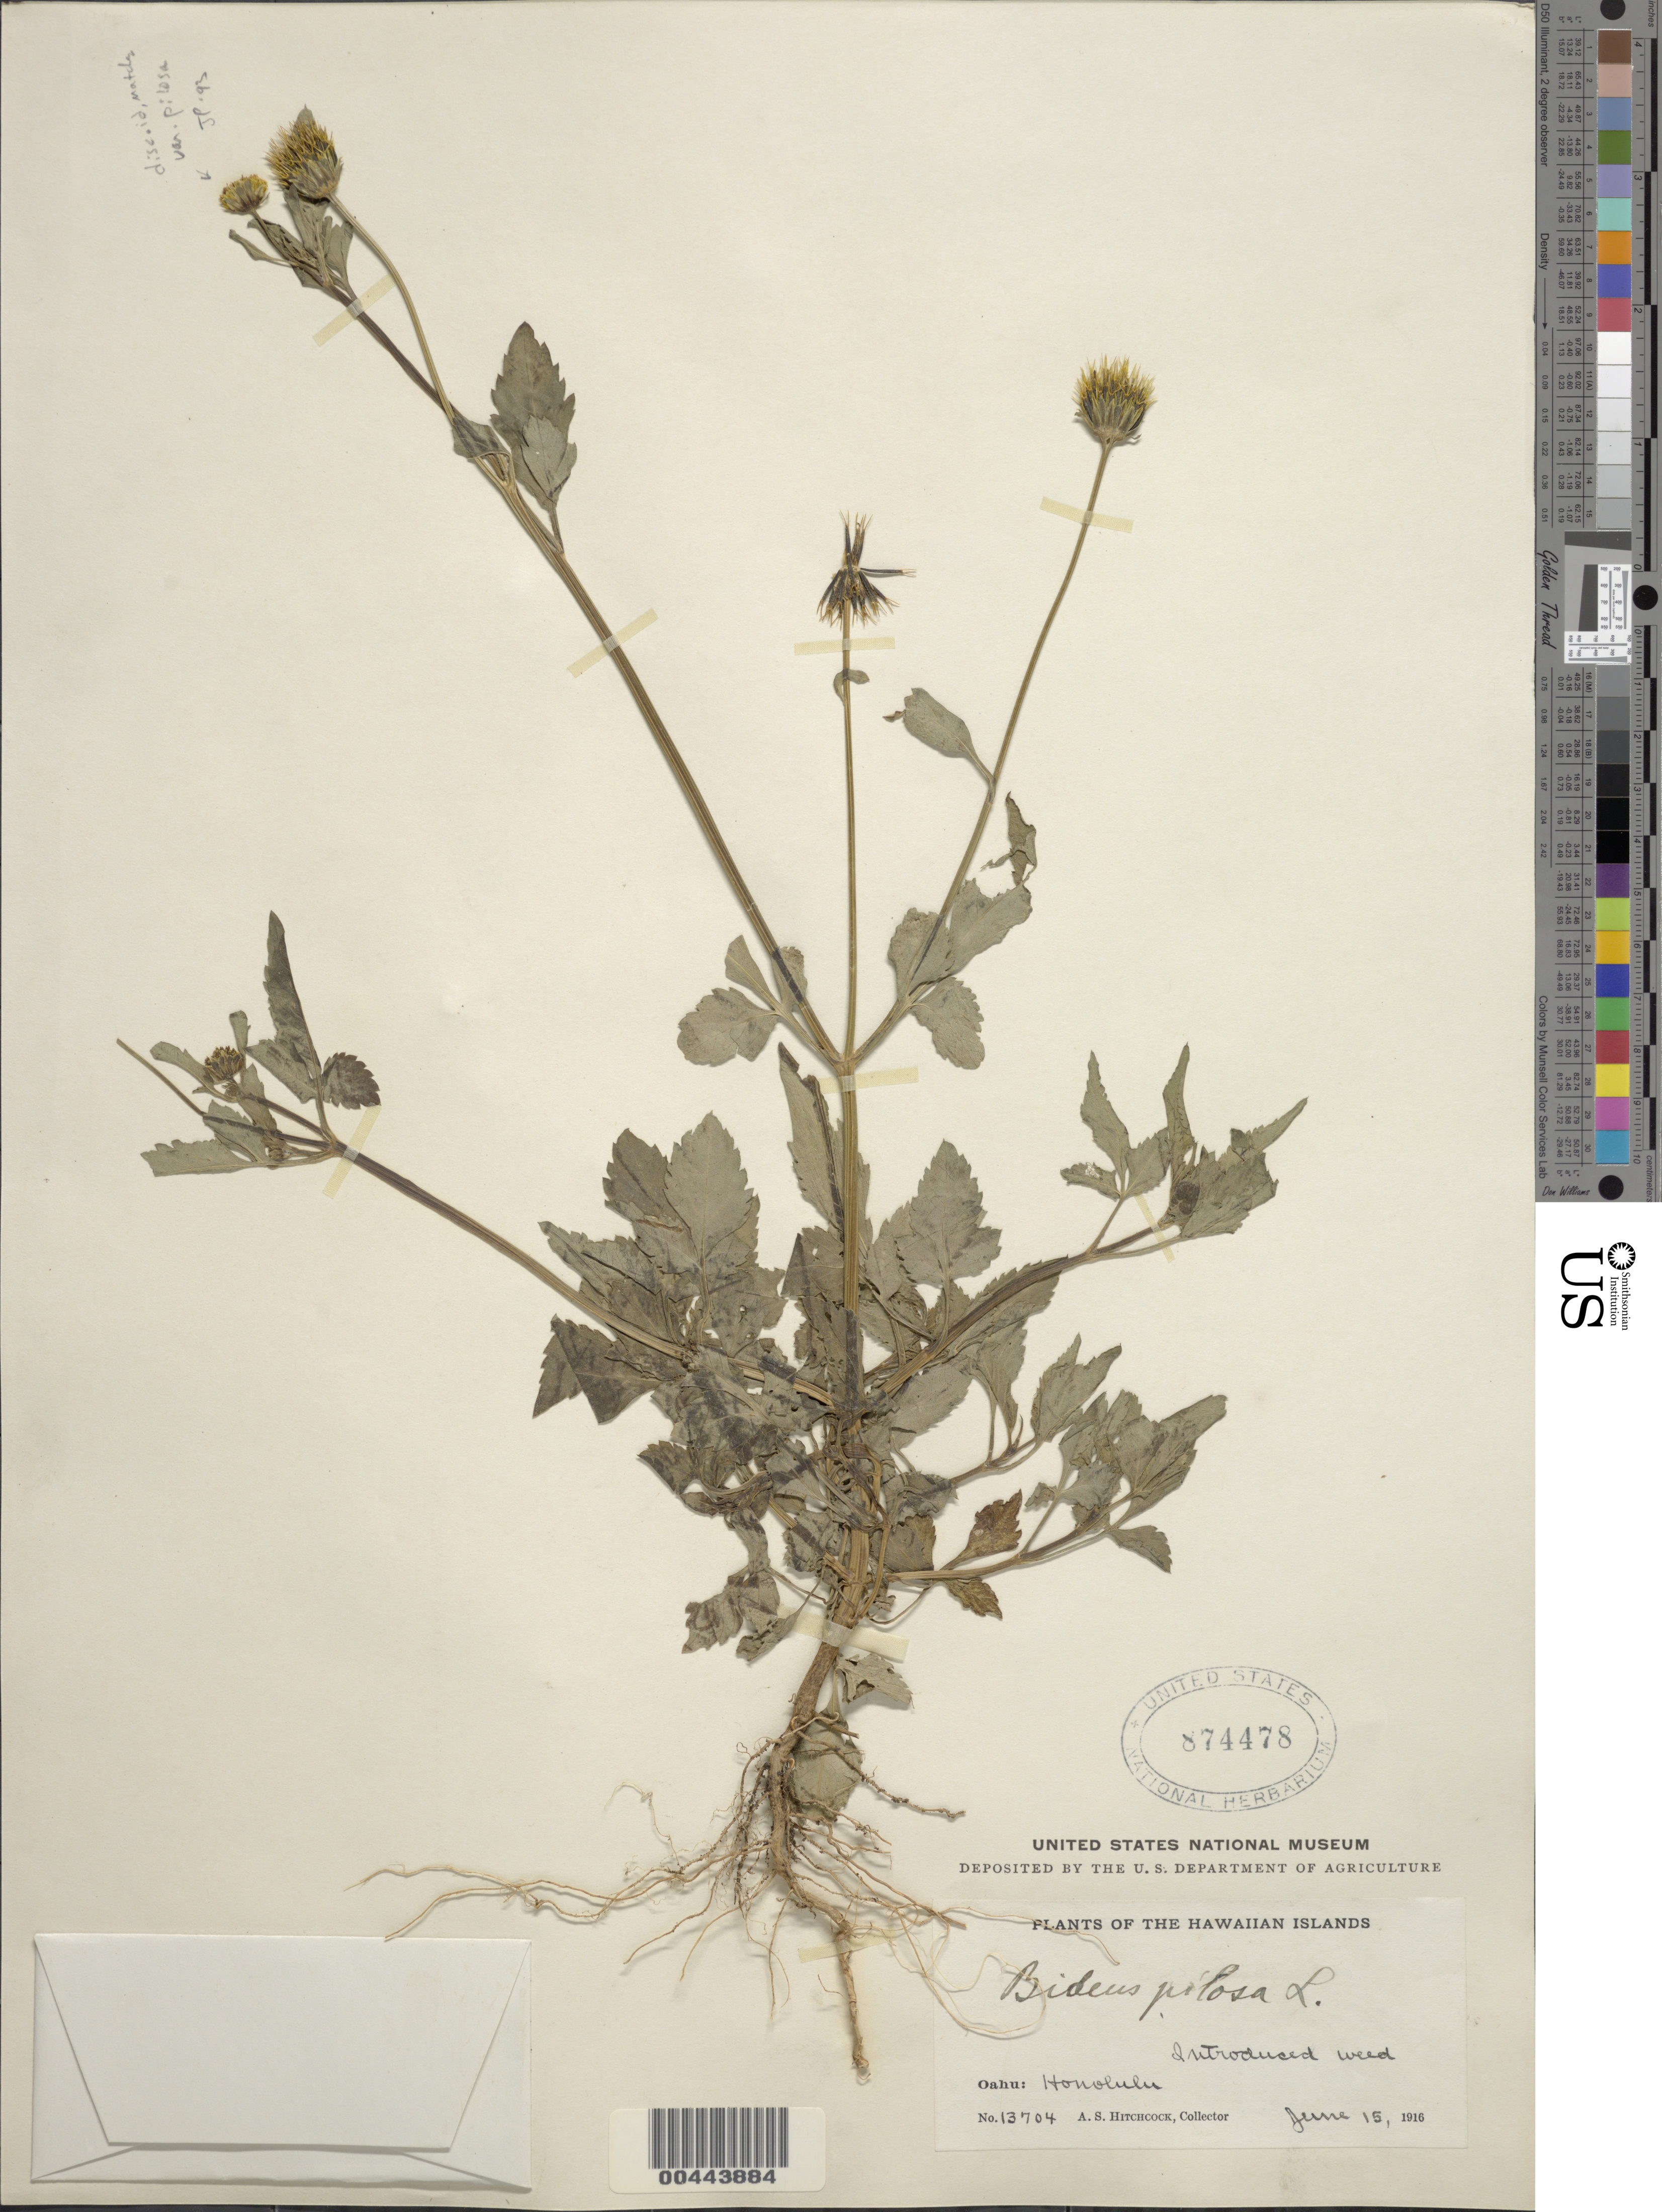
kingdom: Plantae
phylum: Tracheophyta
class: Magnoliopsida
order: Asterales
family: Asteraceae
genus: Bidens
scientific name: Bidens pilosa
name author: L.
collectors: A. S. Hitchcock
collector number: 13704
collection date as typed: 15 Jun 1916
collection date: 1916-06-15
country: United States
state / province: Hawaii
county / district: Honolulu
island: Oahu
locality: Honolulu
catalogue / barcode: US 874478